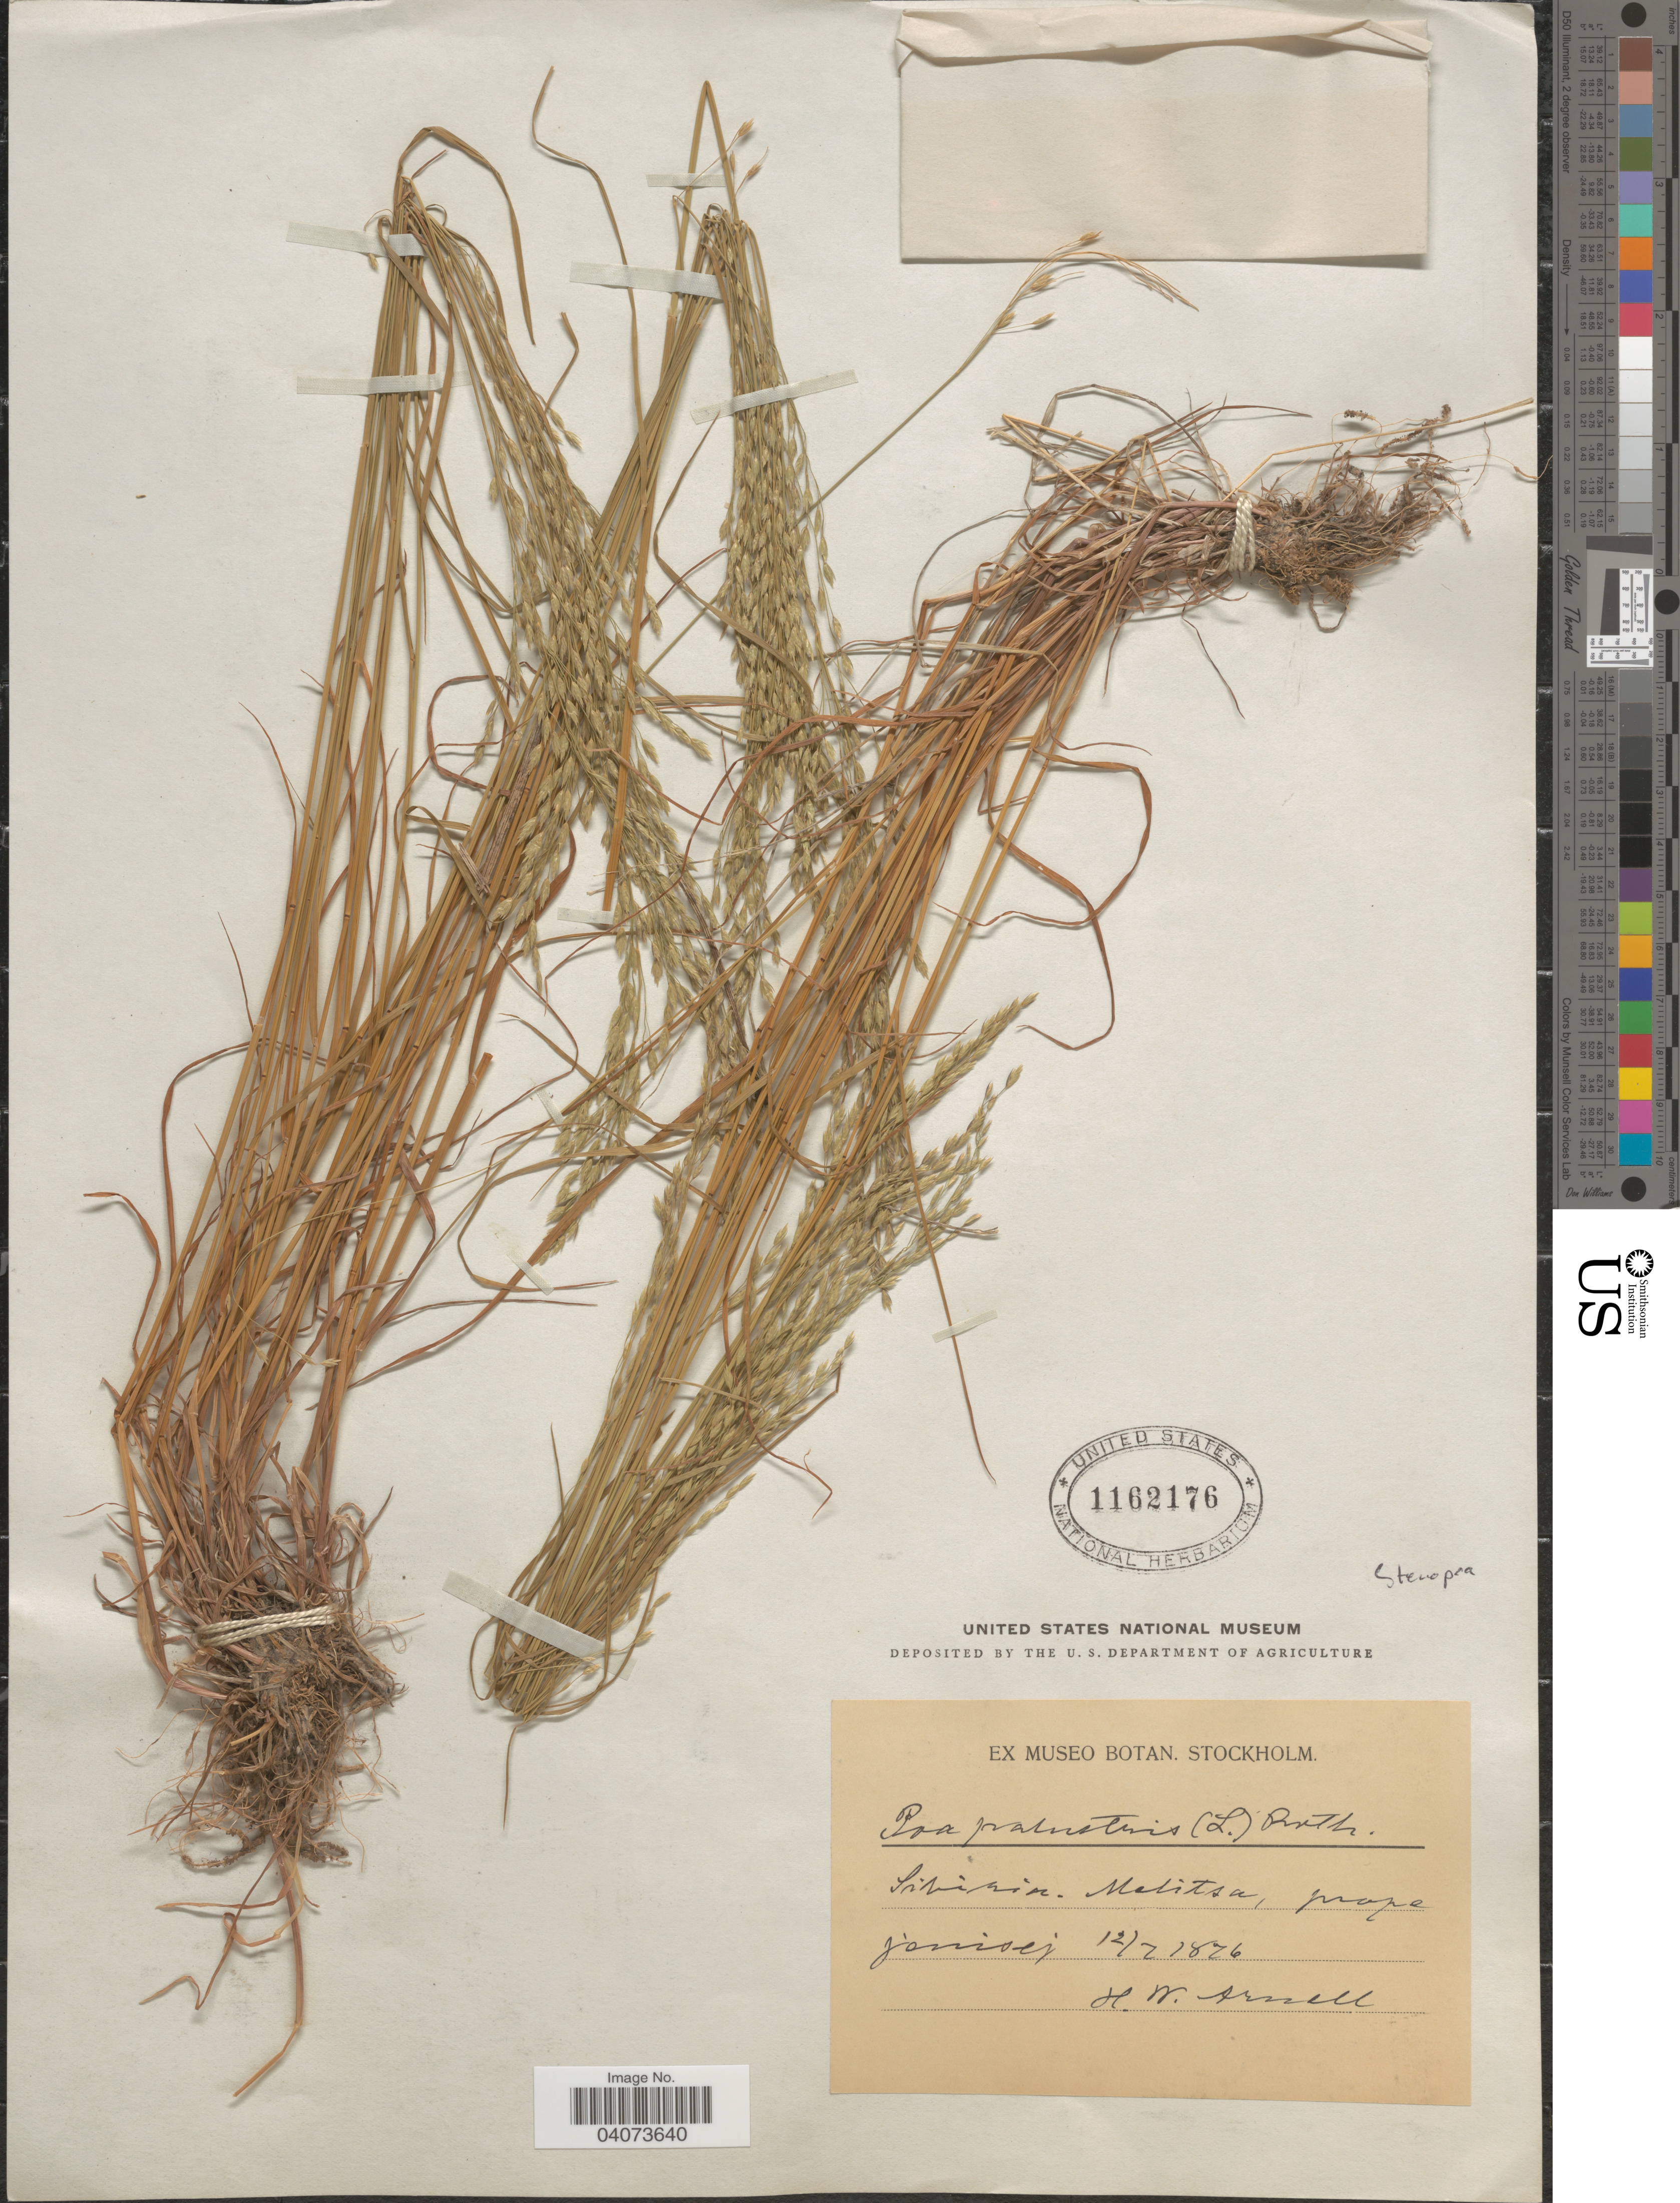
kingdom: Plantae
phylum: Tracheophyta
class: Liliopsida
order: Poales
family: Poaceae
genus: Poa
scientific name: Poa palustris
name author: L.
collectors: H. W. Arnell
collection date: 1876-07-12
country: Russian Federation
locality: Sibiria. Melitsa, prope Jenisei.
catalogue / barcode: US 1162176